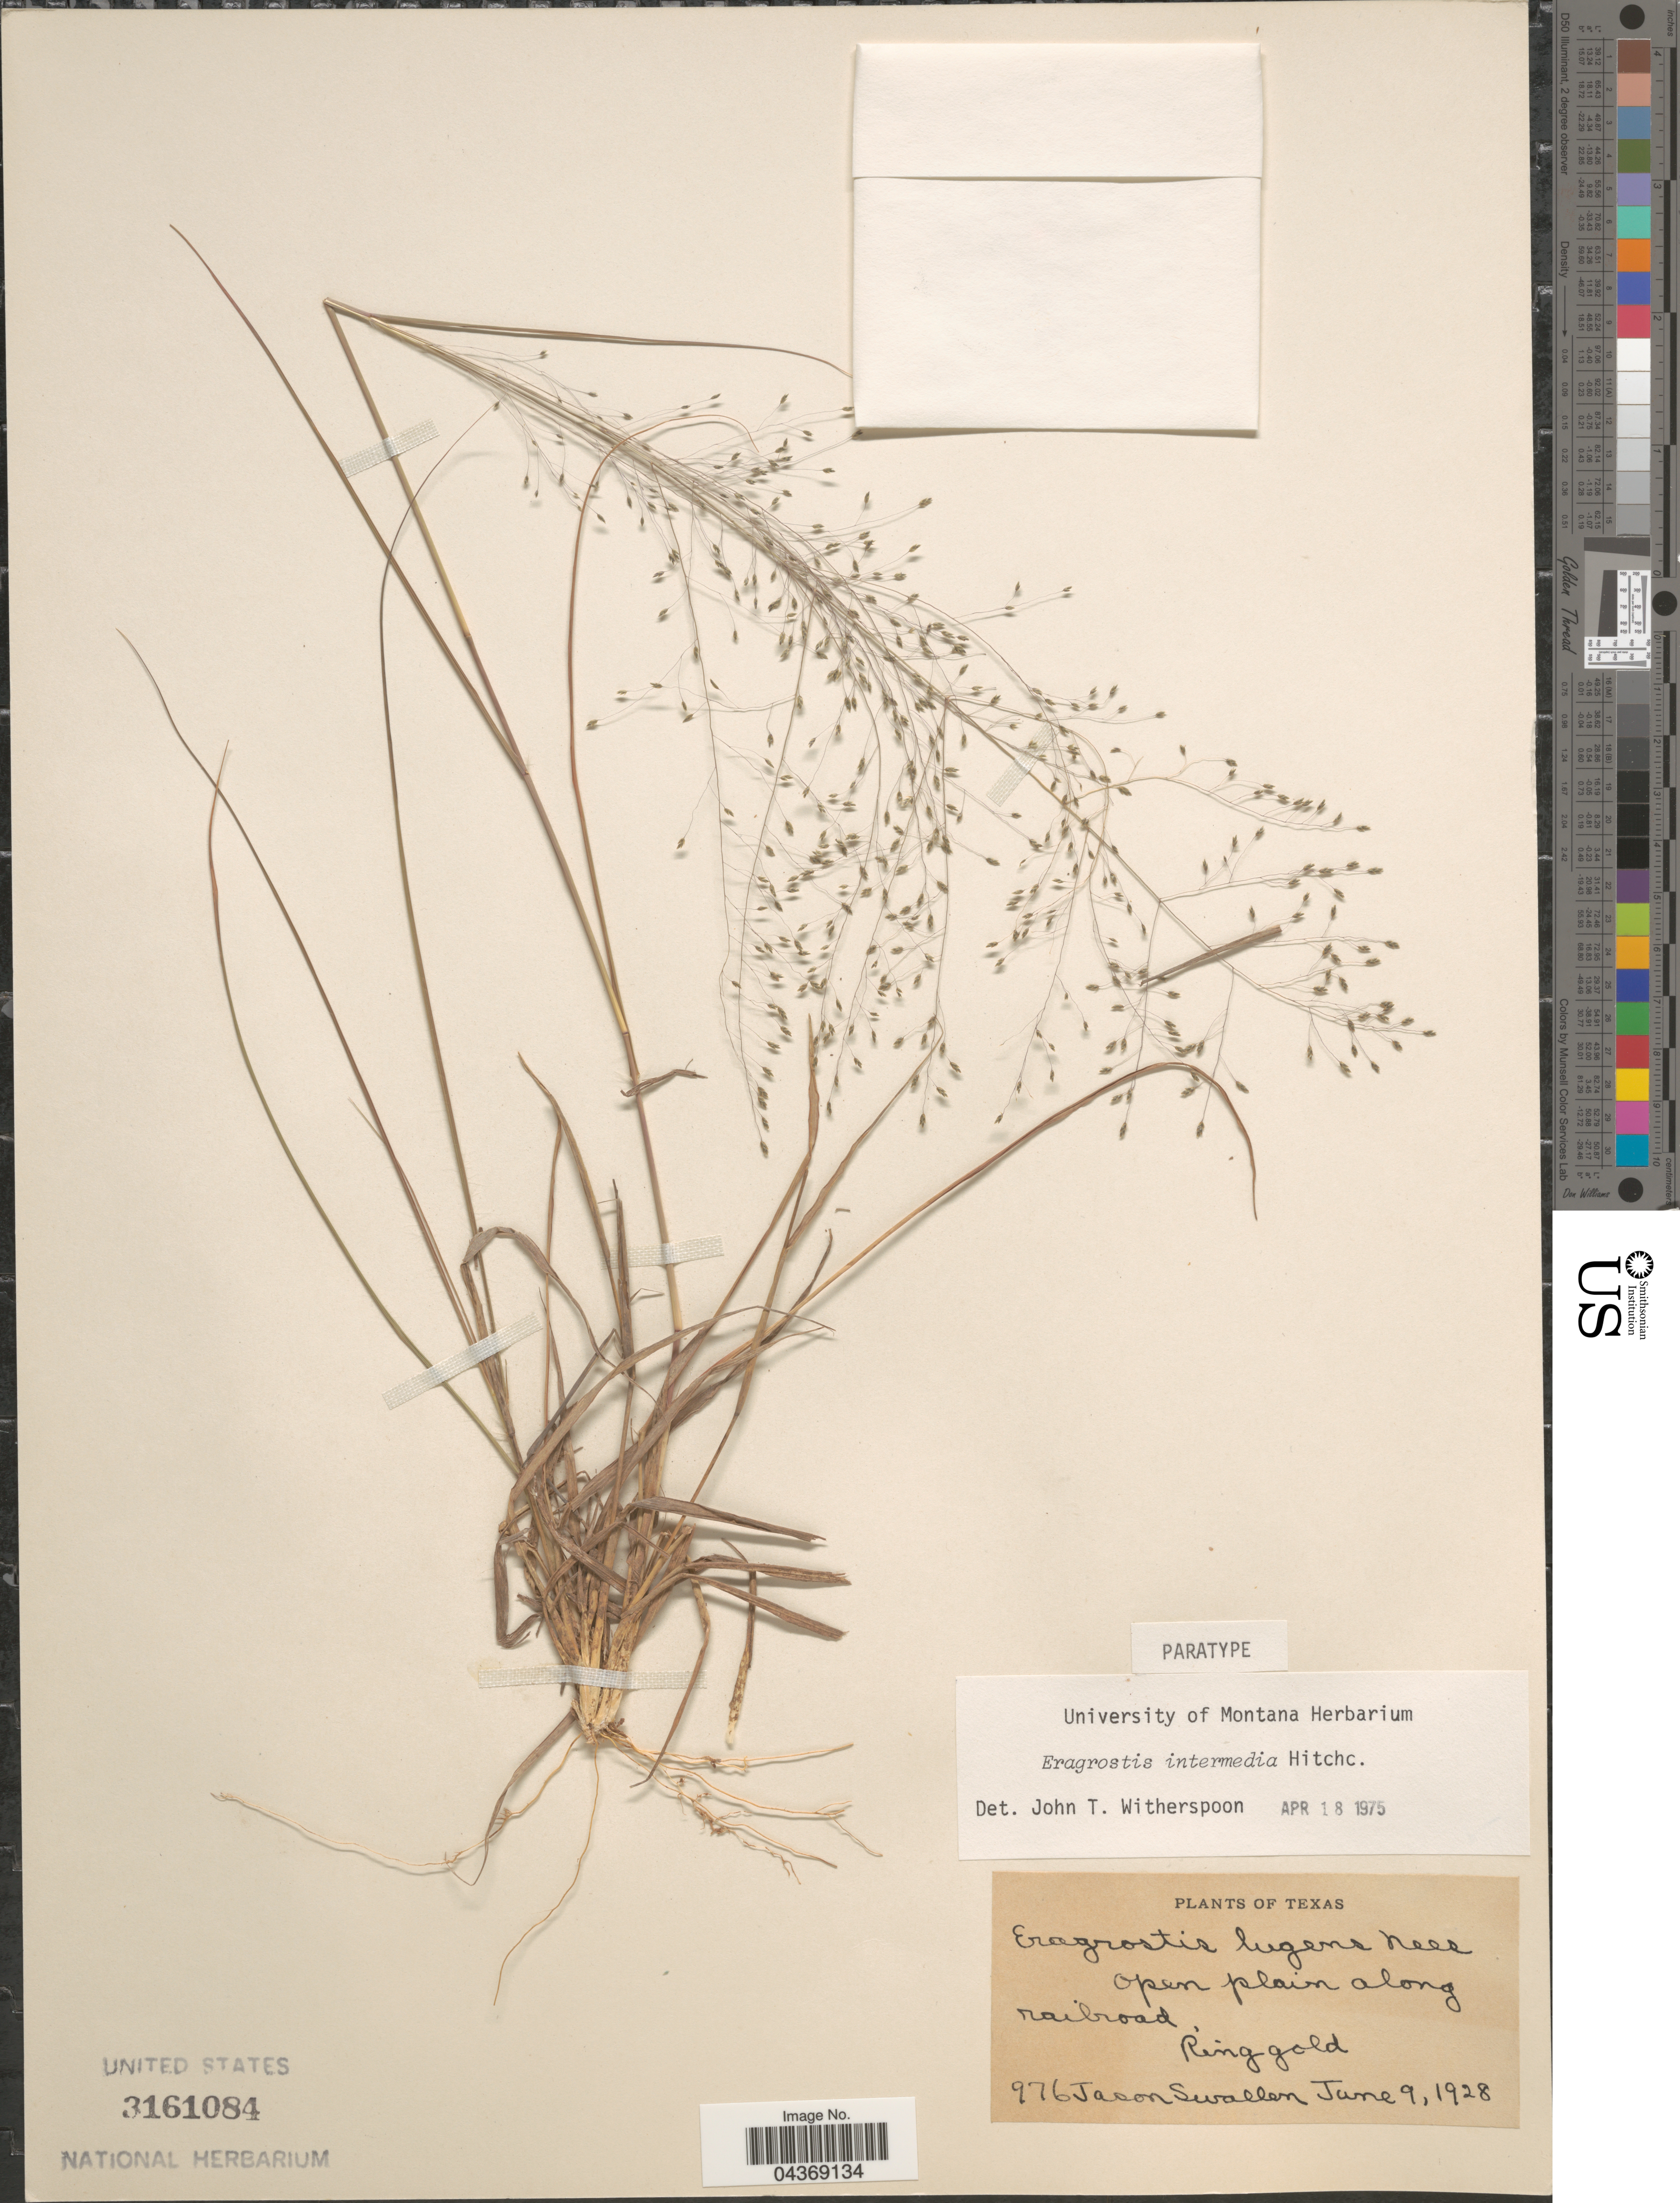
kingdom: Plantae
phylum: Tracheophyta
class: Liliopsida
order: Poales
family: Poaceae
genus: Eragrostis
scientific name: Eragrostis intermedia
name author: Hitchc.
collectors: J. R. Swallen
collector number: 976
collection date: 1928-06-09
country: United States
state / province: Texas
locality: Open plain along railroad. Ringgold.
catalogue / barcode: US 3161084